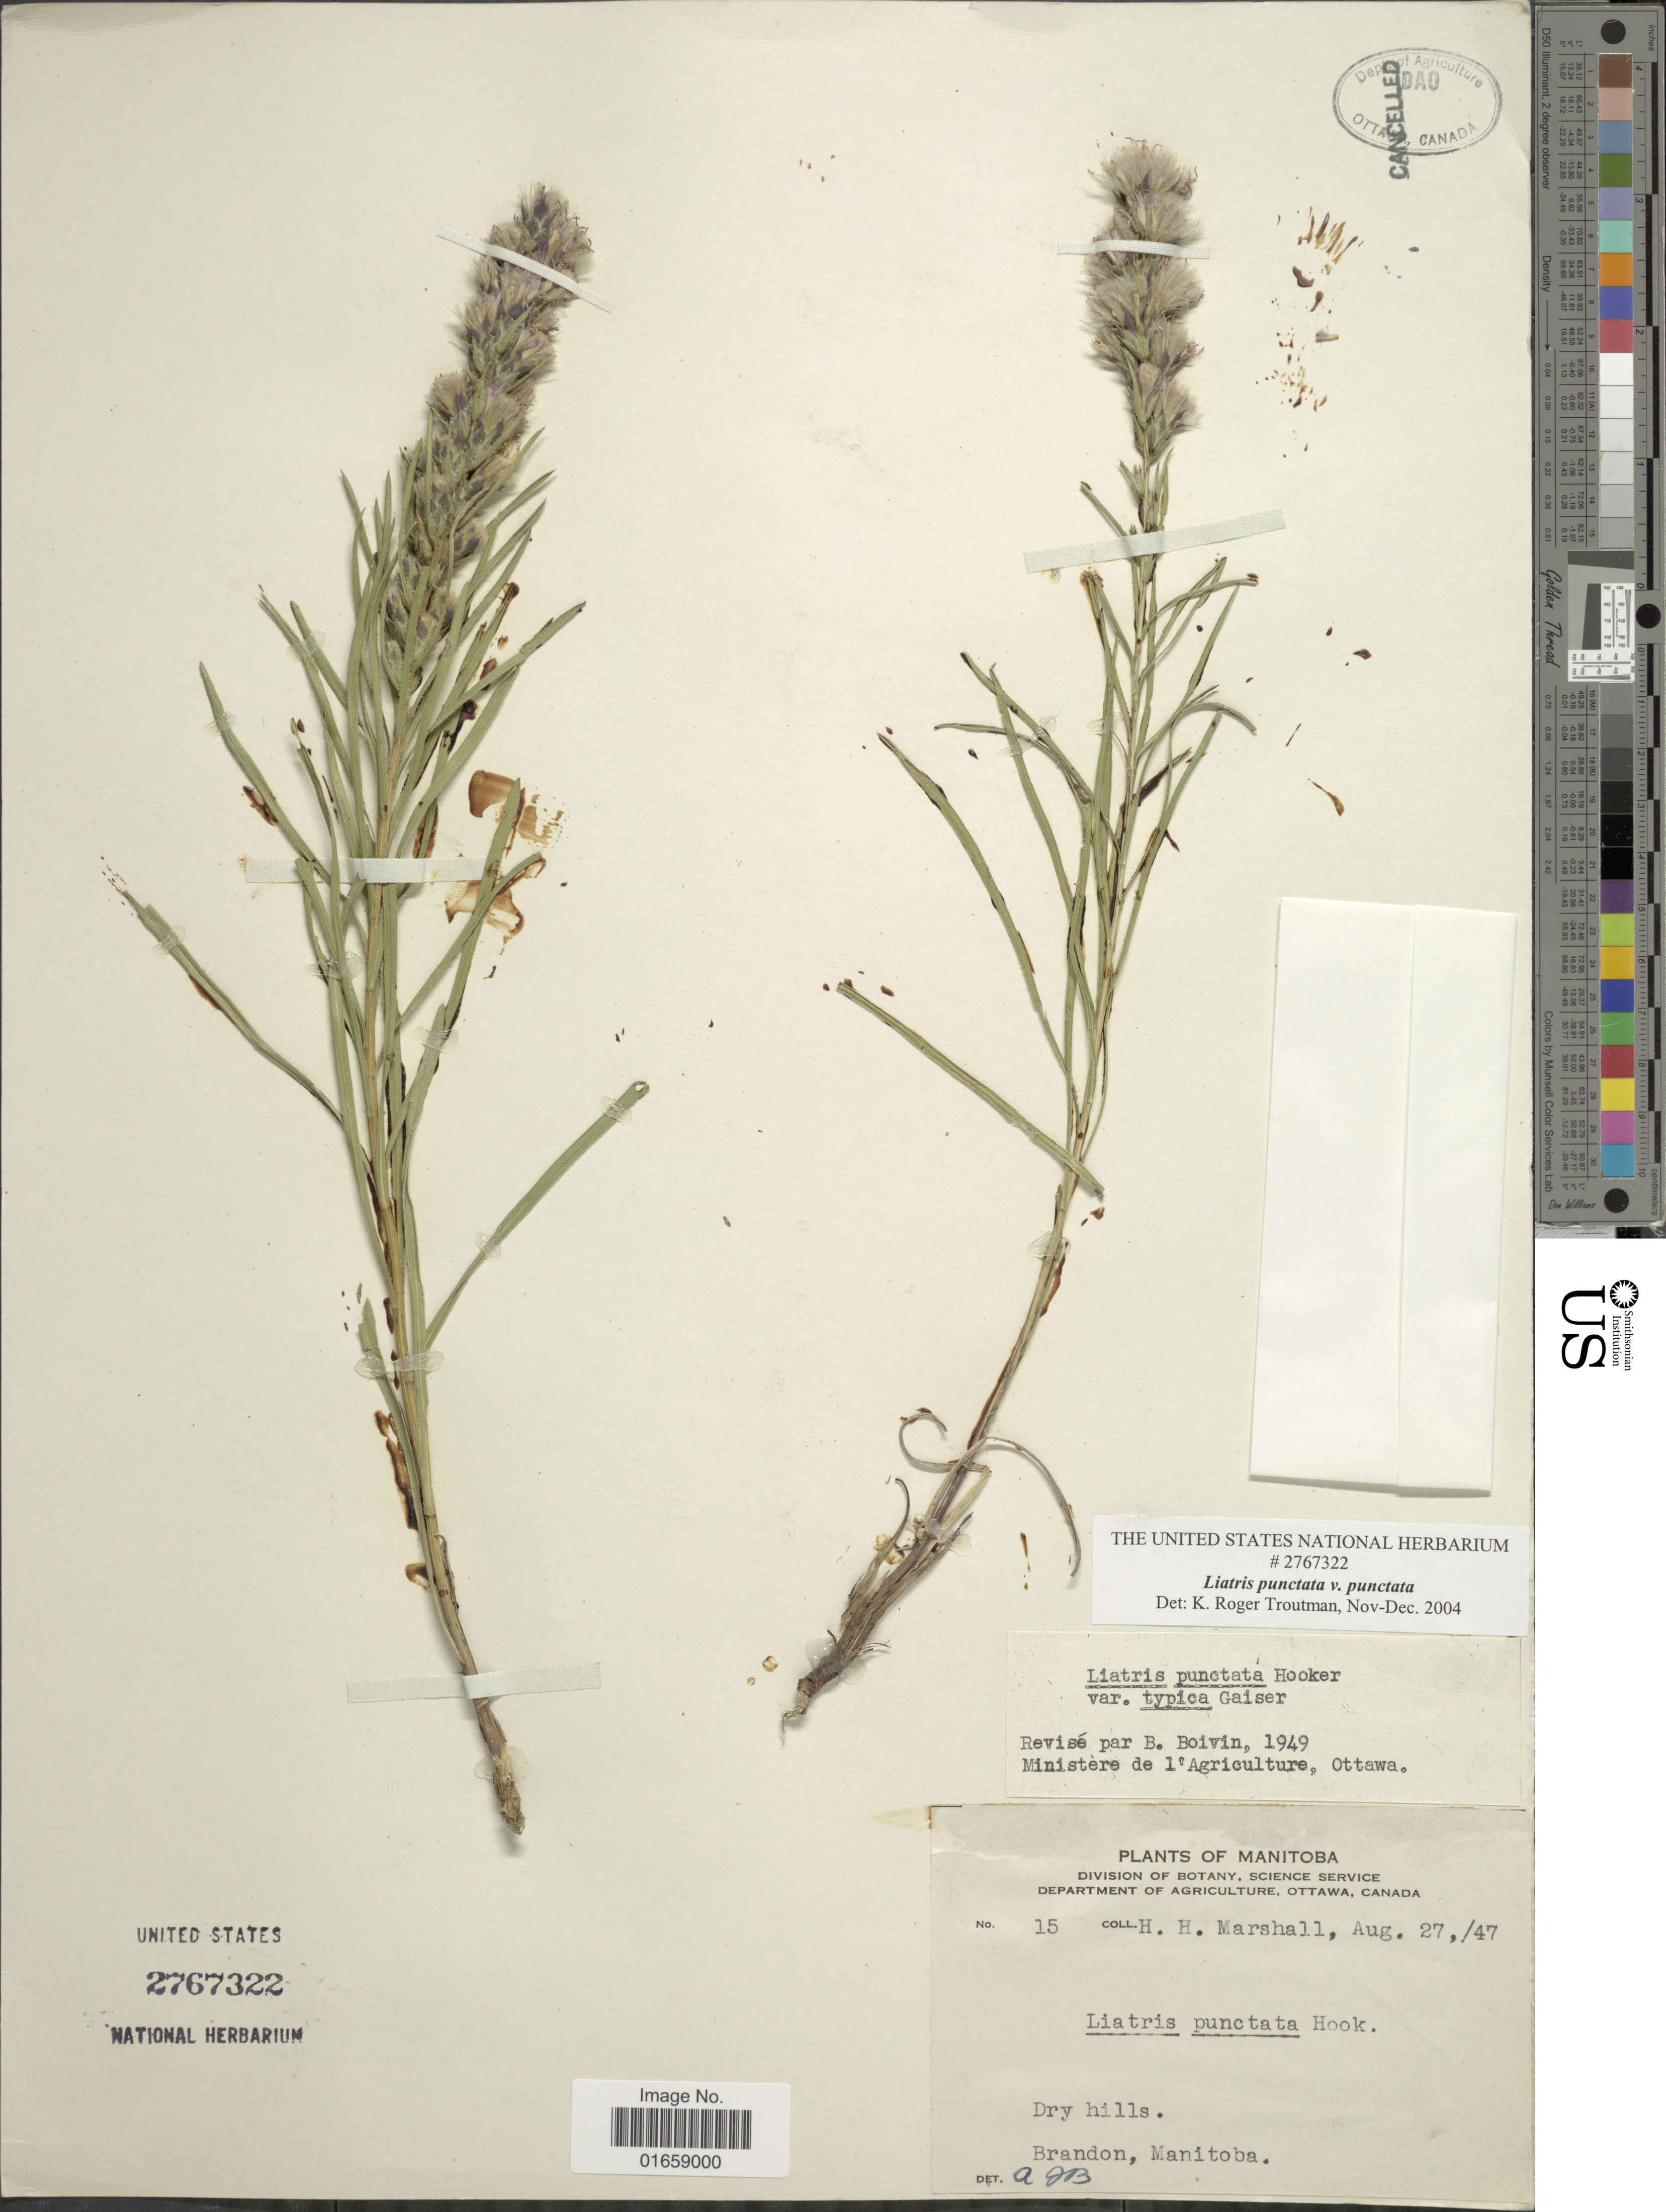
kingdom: Plantae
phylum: Tracheophyta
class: Magnoliopsida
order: Asterales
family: Asteraceae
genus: Liatris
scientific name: Liatris punctata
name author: Hook.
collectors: H. Marshall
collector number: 15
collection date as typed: Transcribed d/m/y: 27/8/47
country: Canada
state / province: Manitoba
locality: Dry Hills, Brandon, Manitoba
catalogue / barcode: US 2767322